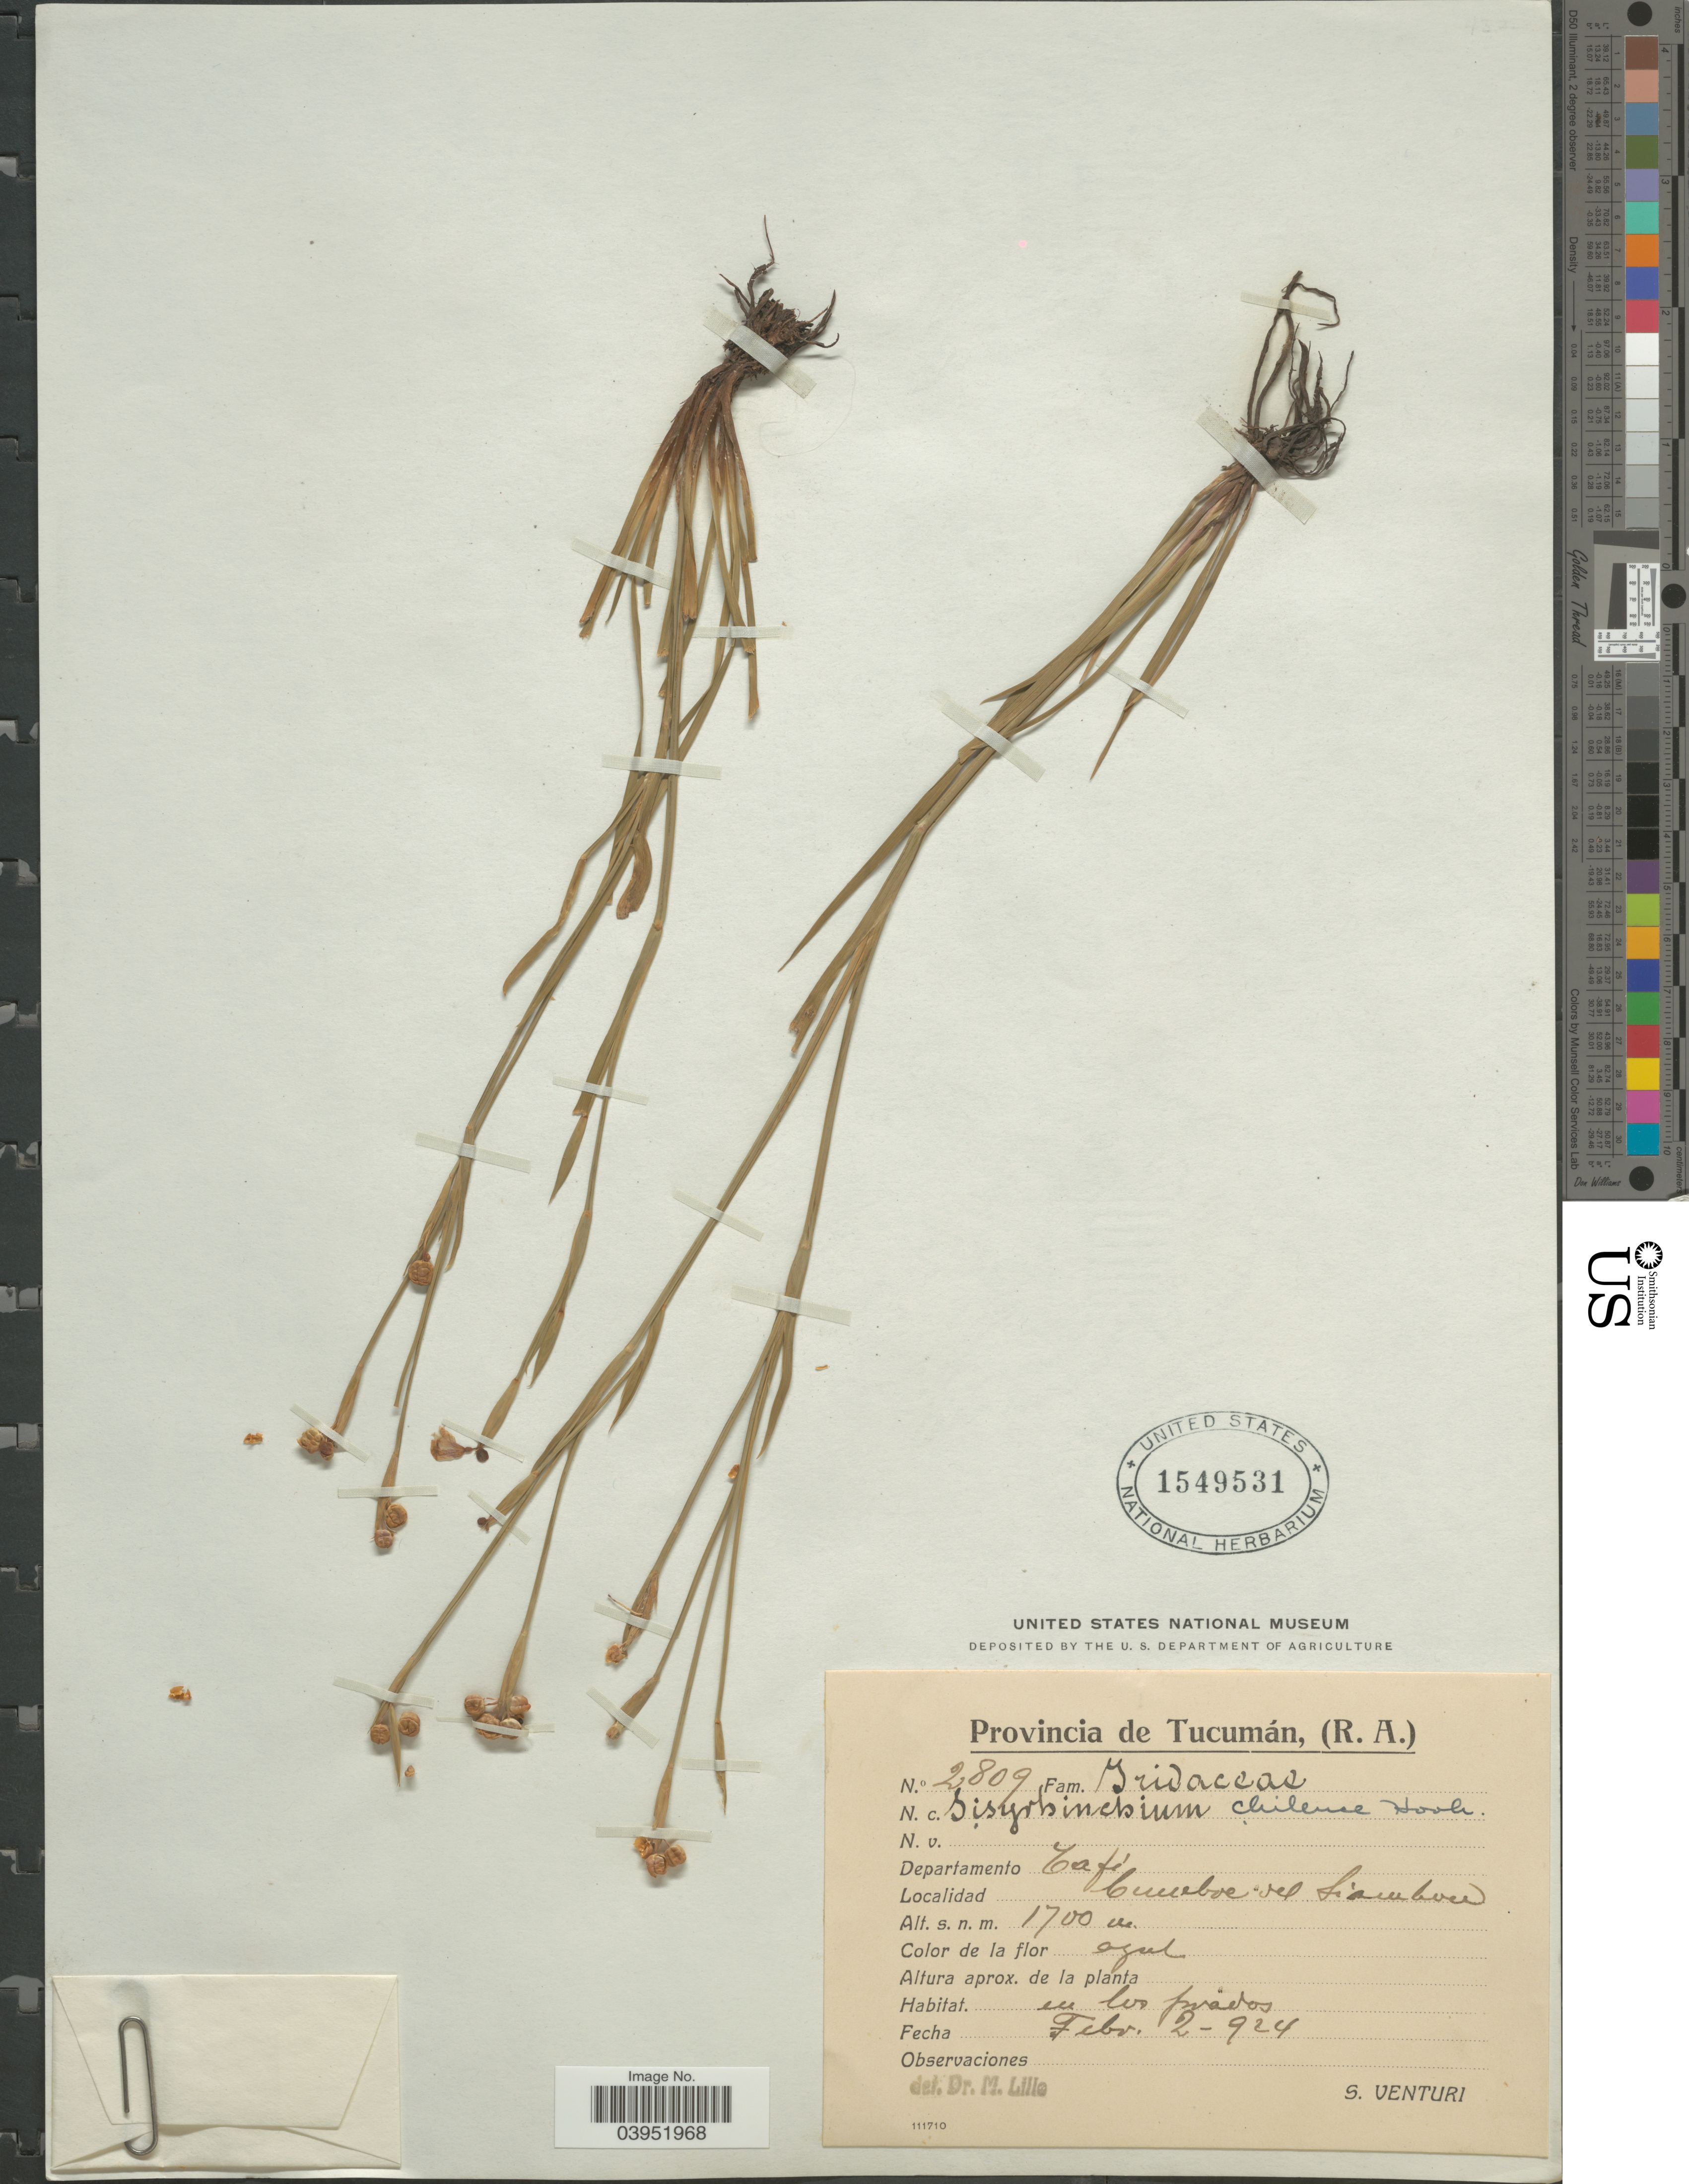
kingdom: Plantae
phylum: Tracheophyta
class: Liliopsida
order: Asparagales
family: Iridaceae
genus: Sisyrinchium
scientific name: Sisyrinchium chilense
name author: Hook.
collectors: S. Venturi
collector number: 2809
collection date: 1924-02-02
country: Argentina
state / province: Tucuman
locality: Departamento Tafí. Cumbre del Siambon.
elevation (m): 1700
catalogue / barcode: US 1549531